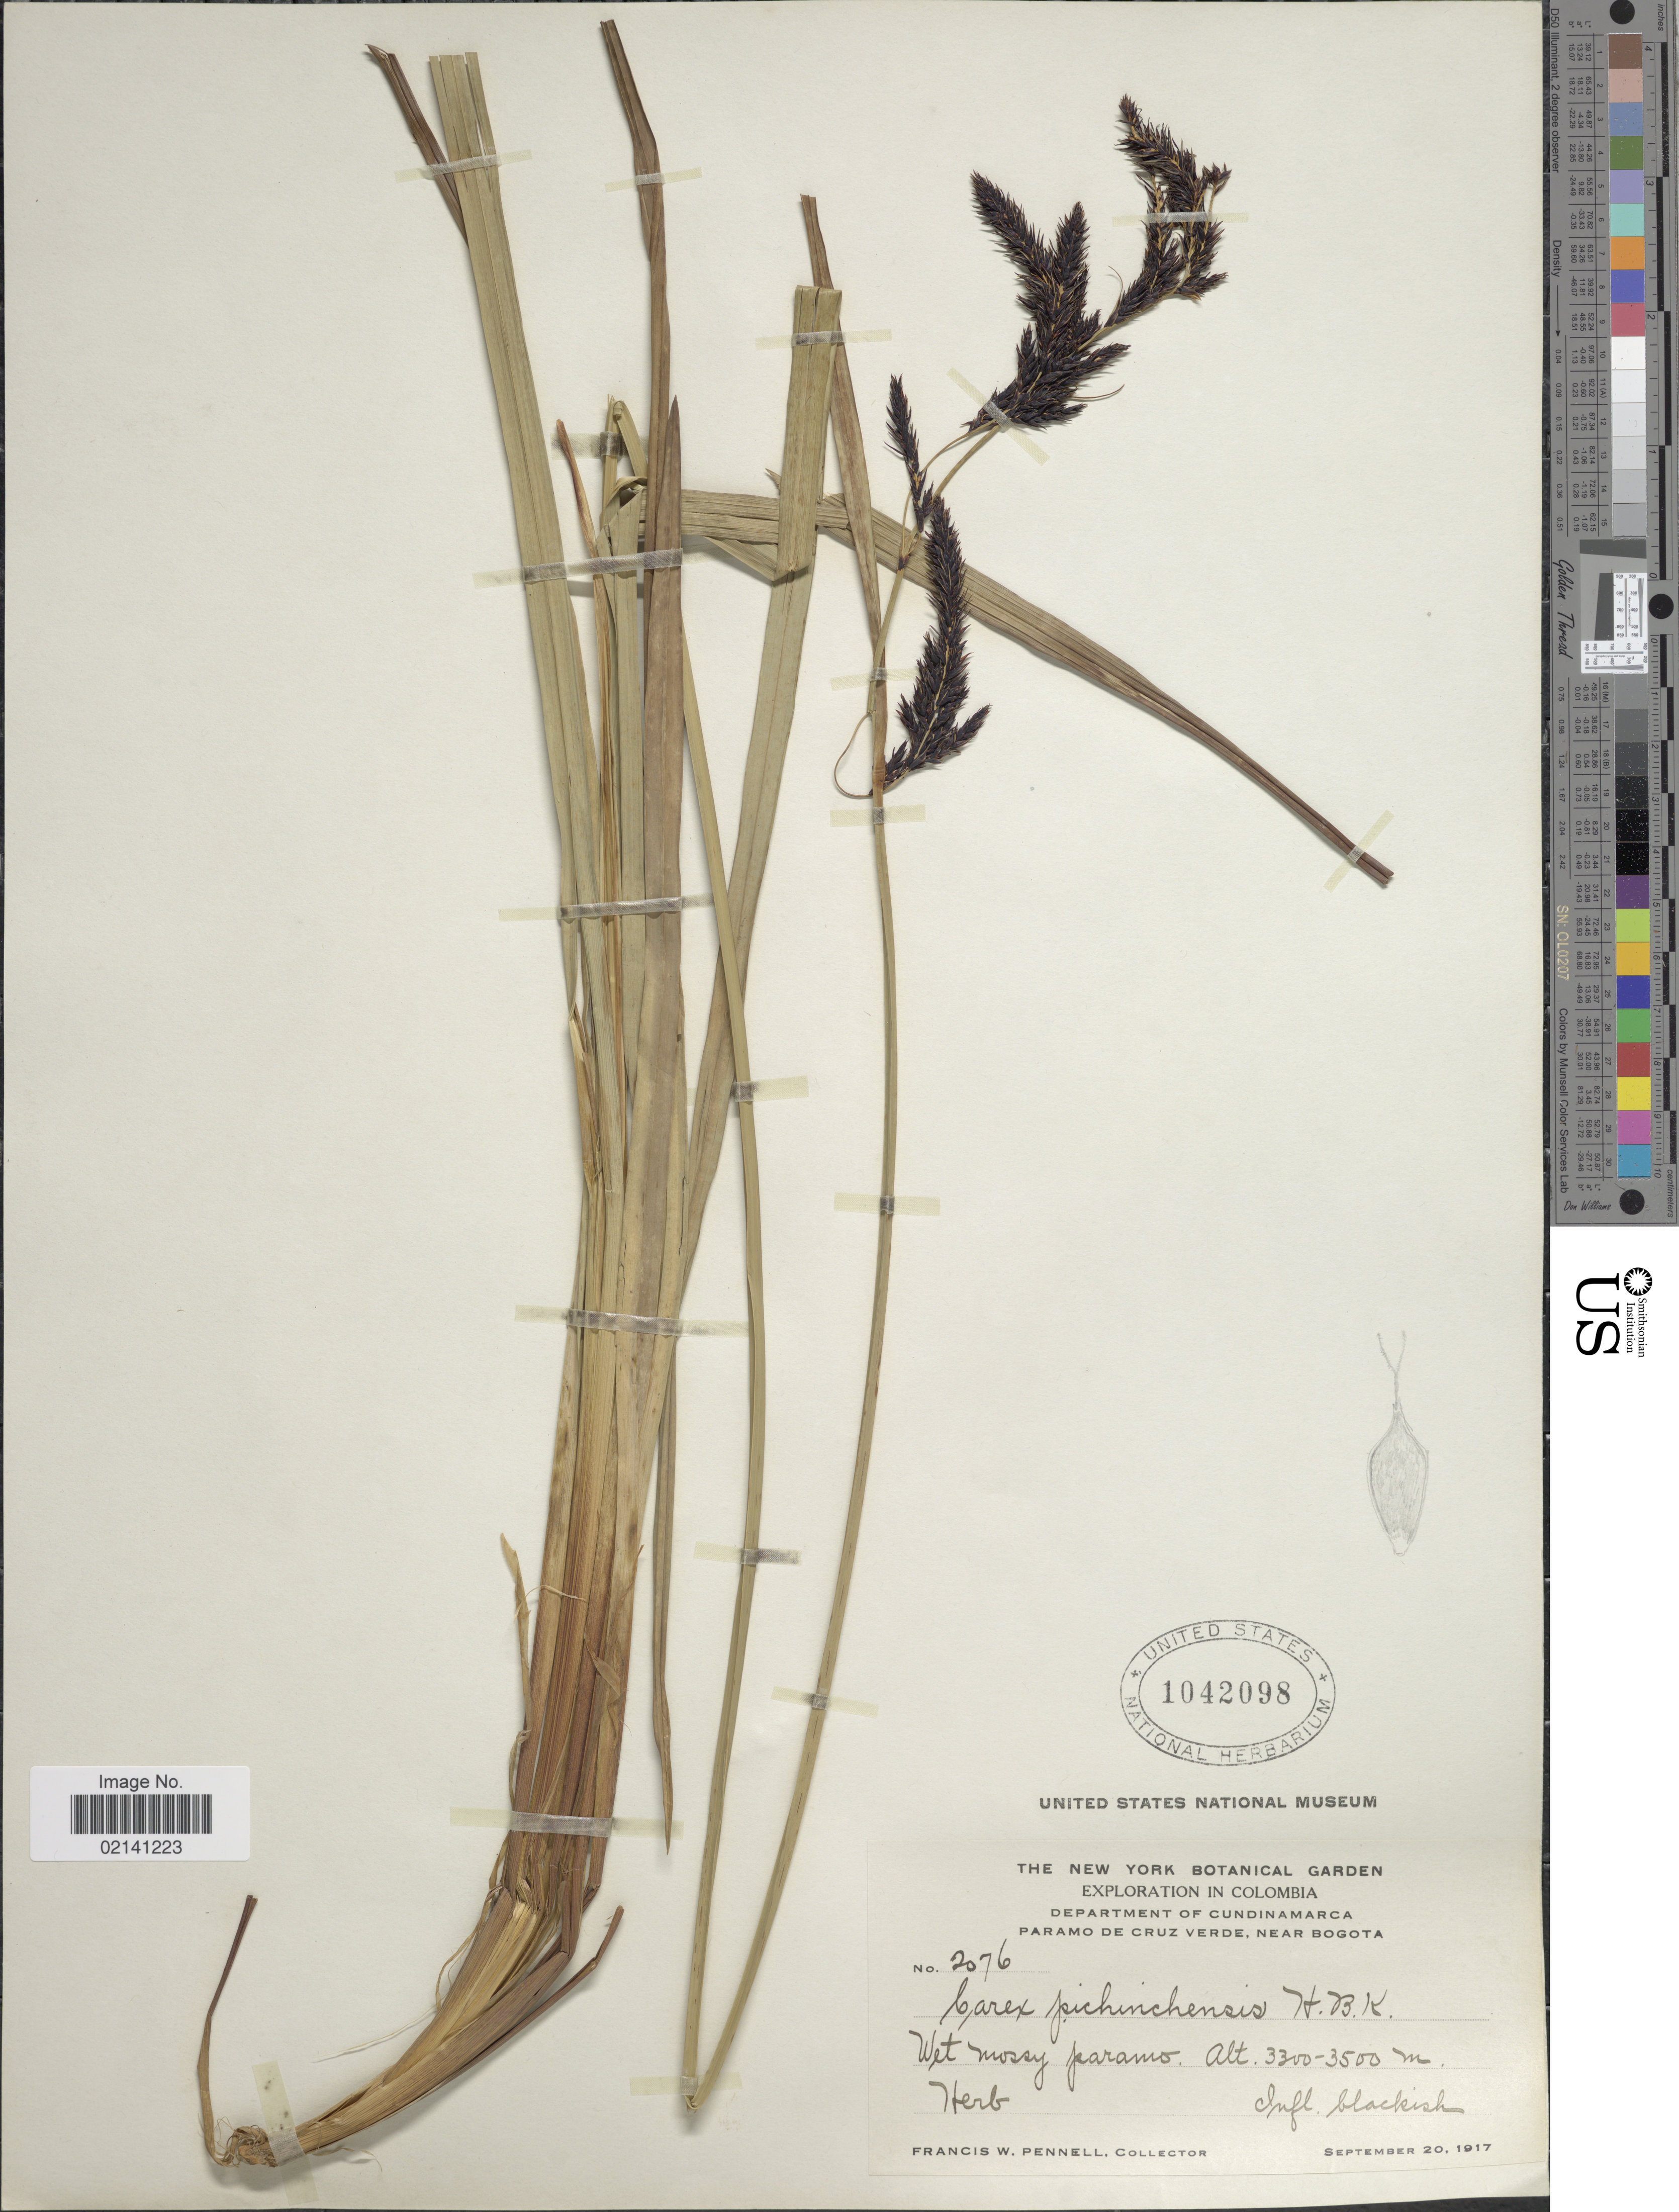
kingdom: Plantae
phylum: Tracheophyta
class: Liliopsida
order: Poales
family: Cyperaceae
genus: Carex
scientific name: Carex pichinchensis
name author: Kunth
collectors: F. W. Pennell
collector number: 2076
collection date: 1917-09-20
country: Colombia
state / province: Cundinamarca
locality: Paramo de Cruz Verde, near Bogota, wet mossy paramo.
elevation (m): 3300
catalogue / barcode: US 1042098